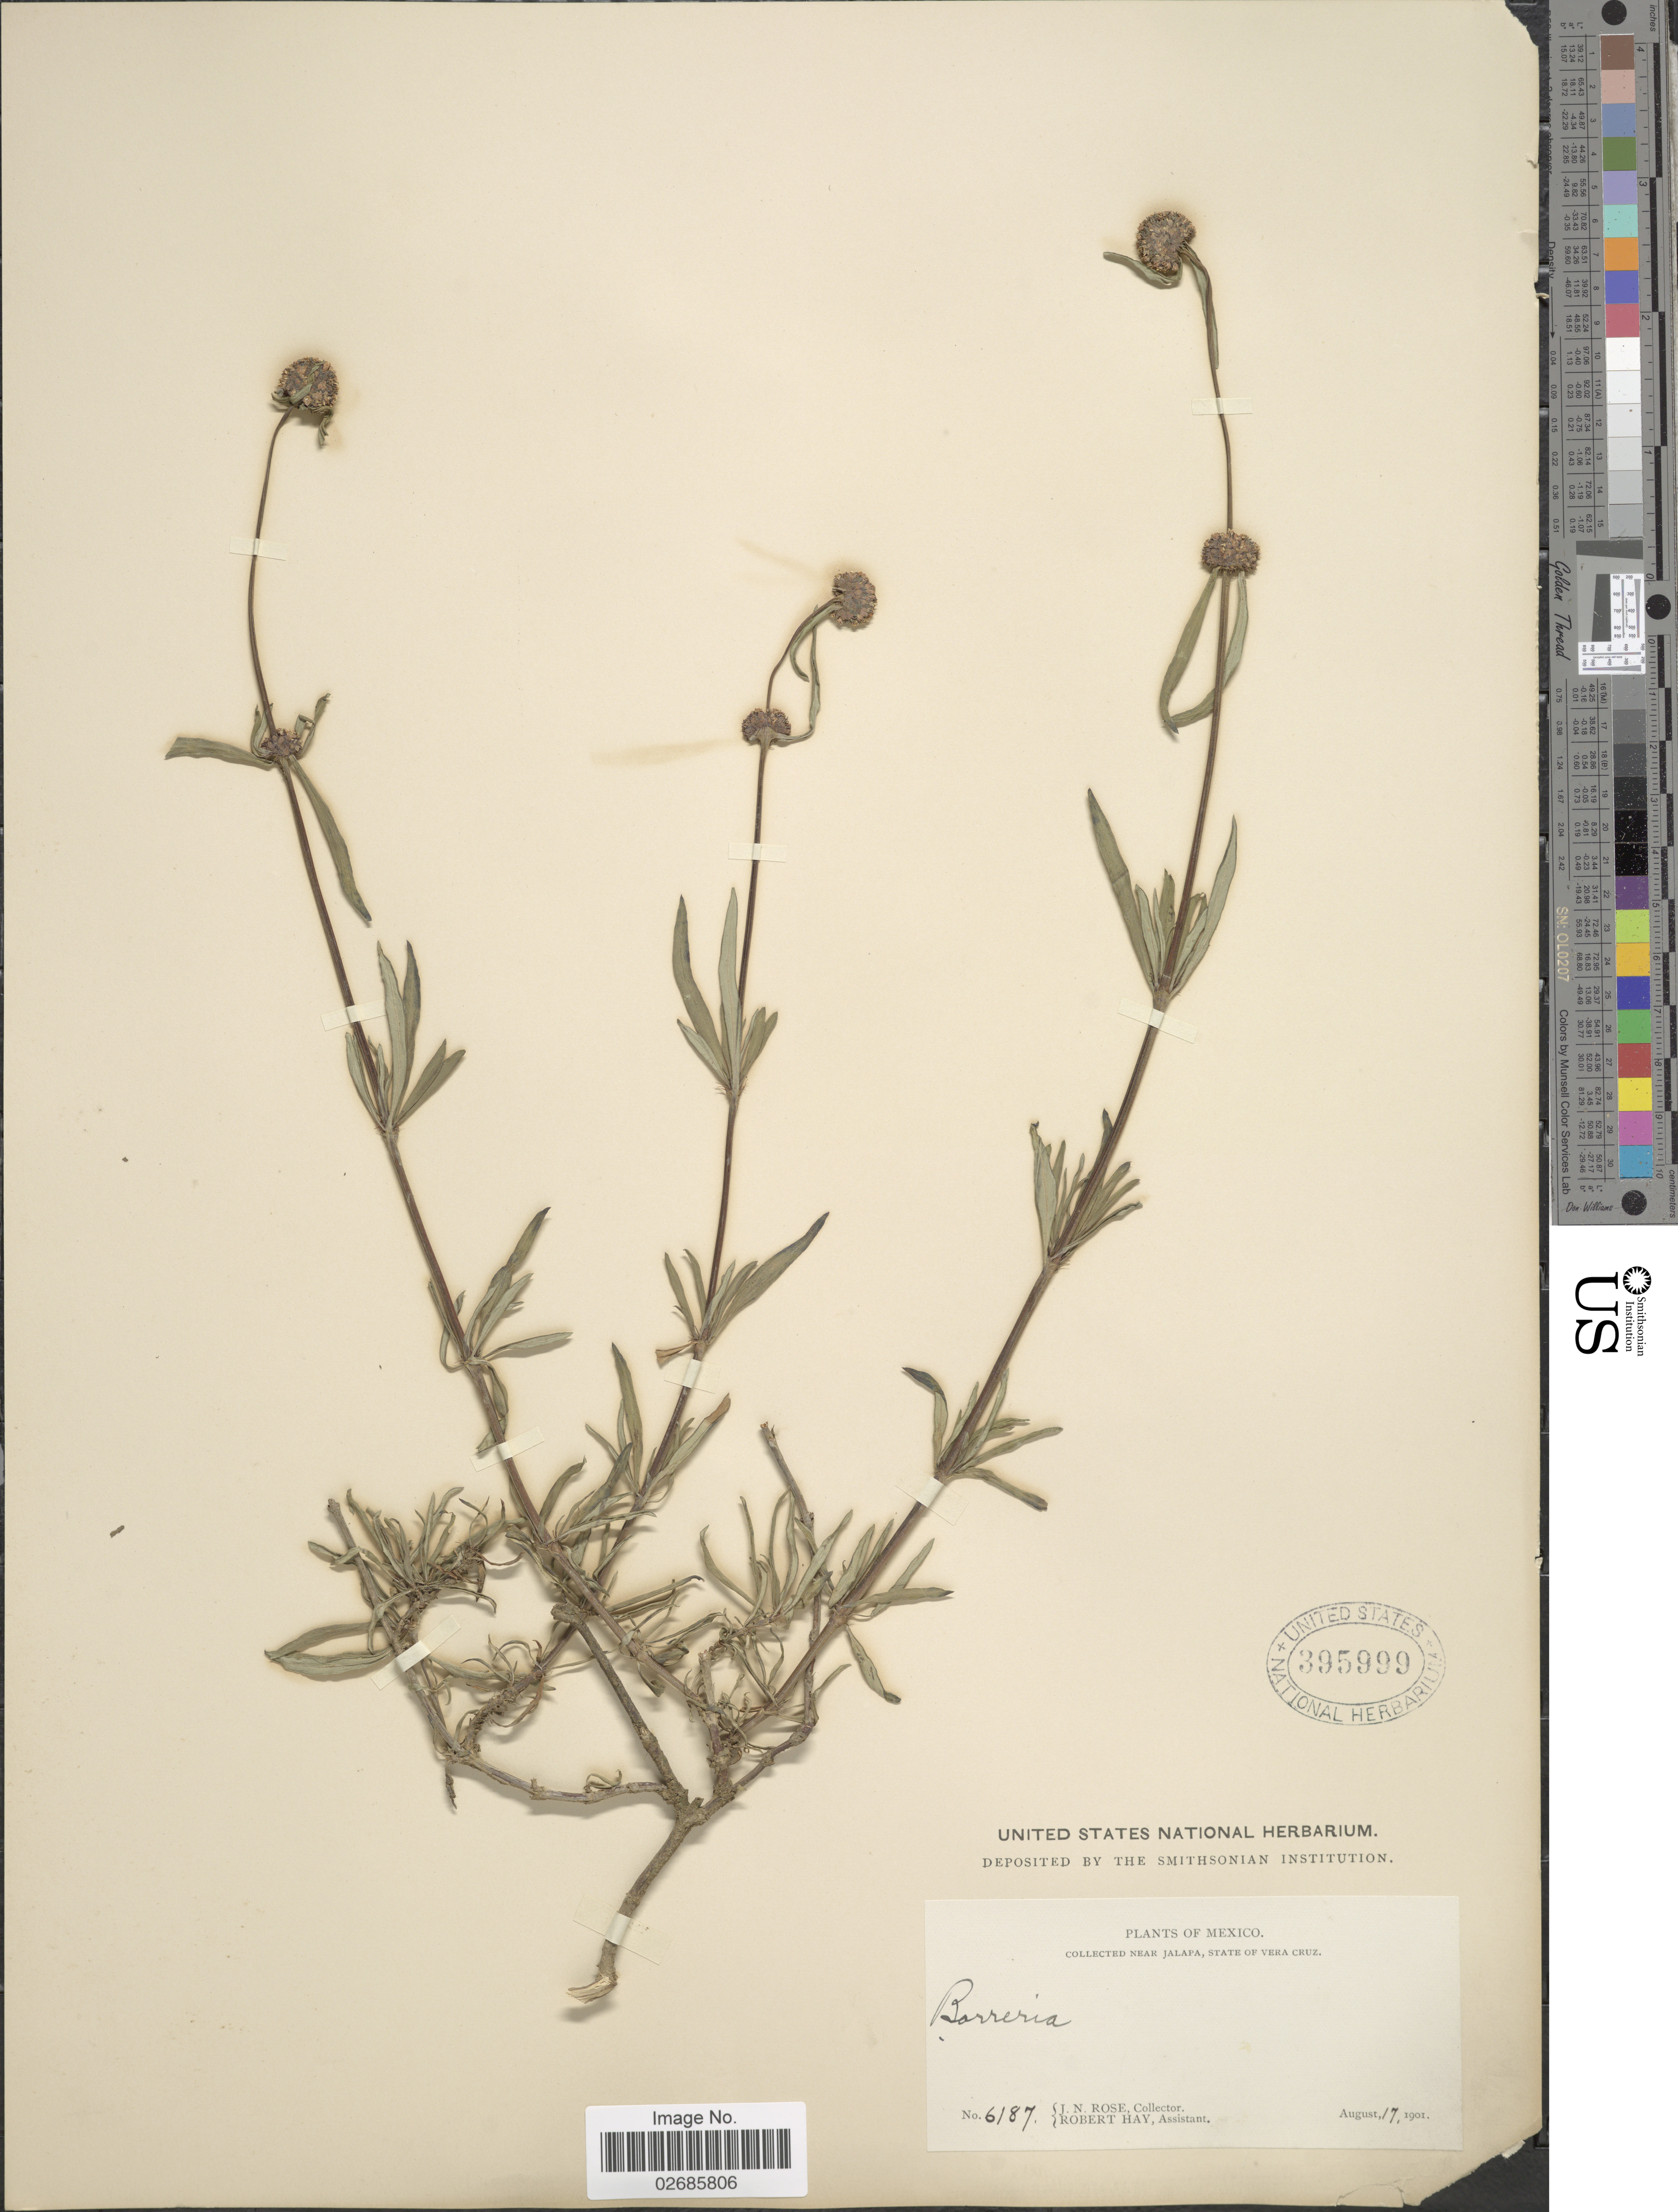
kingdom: Plantae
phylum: Tracheophyta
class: Magnoliopsida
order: Gentianales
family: Rubiaceae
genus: Borreria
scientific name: Borreria sp.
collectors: J. N. Rose & R. H. Hay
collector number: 6187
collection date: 1901-08-17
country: Mexico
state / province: Veracruz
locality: Near Jalapa, State of Vera Cruz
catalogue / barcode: US 395999